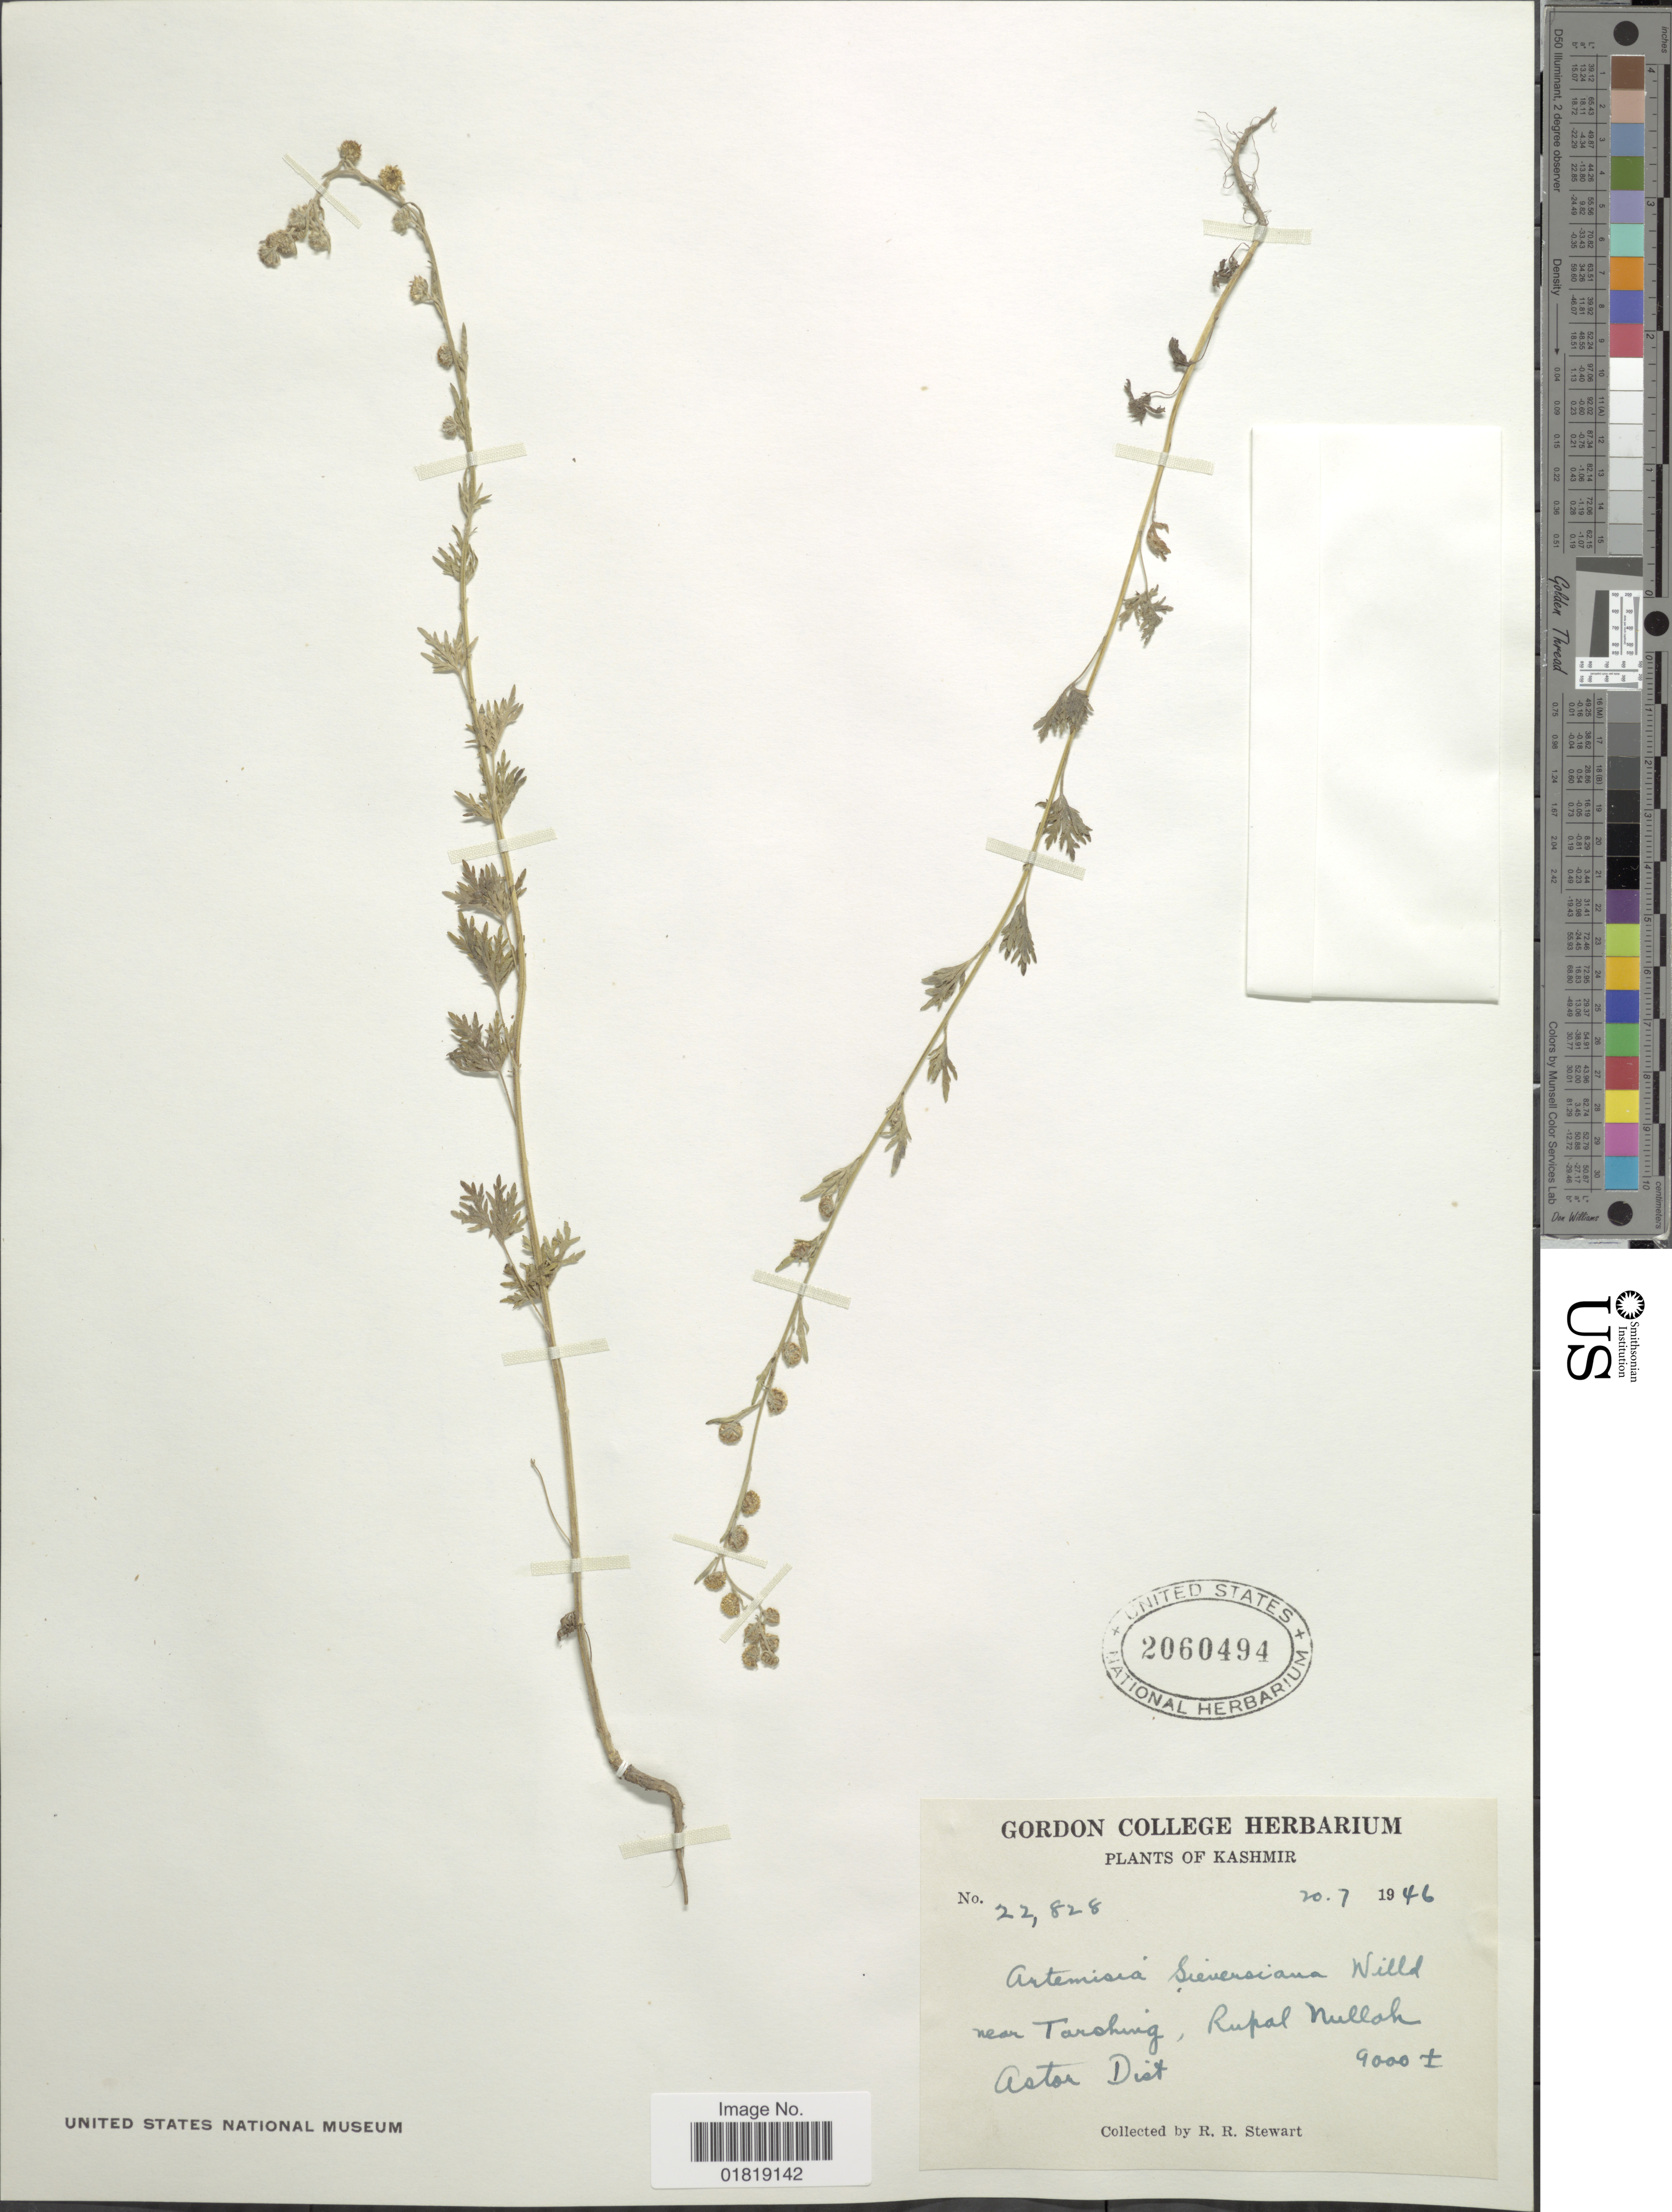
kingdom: Plantae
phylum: Tracheophyta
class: Magnoliopsida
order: Asterales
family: Asteraceae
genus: Artemisia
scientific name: Artemisia sieversiana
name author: Willd.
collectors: R. R. Stewart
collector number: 22828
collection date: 1946-07-20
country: India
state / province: Jammu and Kashmir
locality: Kashmir. near Tarching, Rupal Nulloh, Astor Dist.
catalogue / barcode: US 2060494